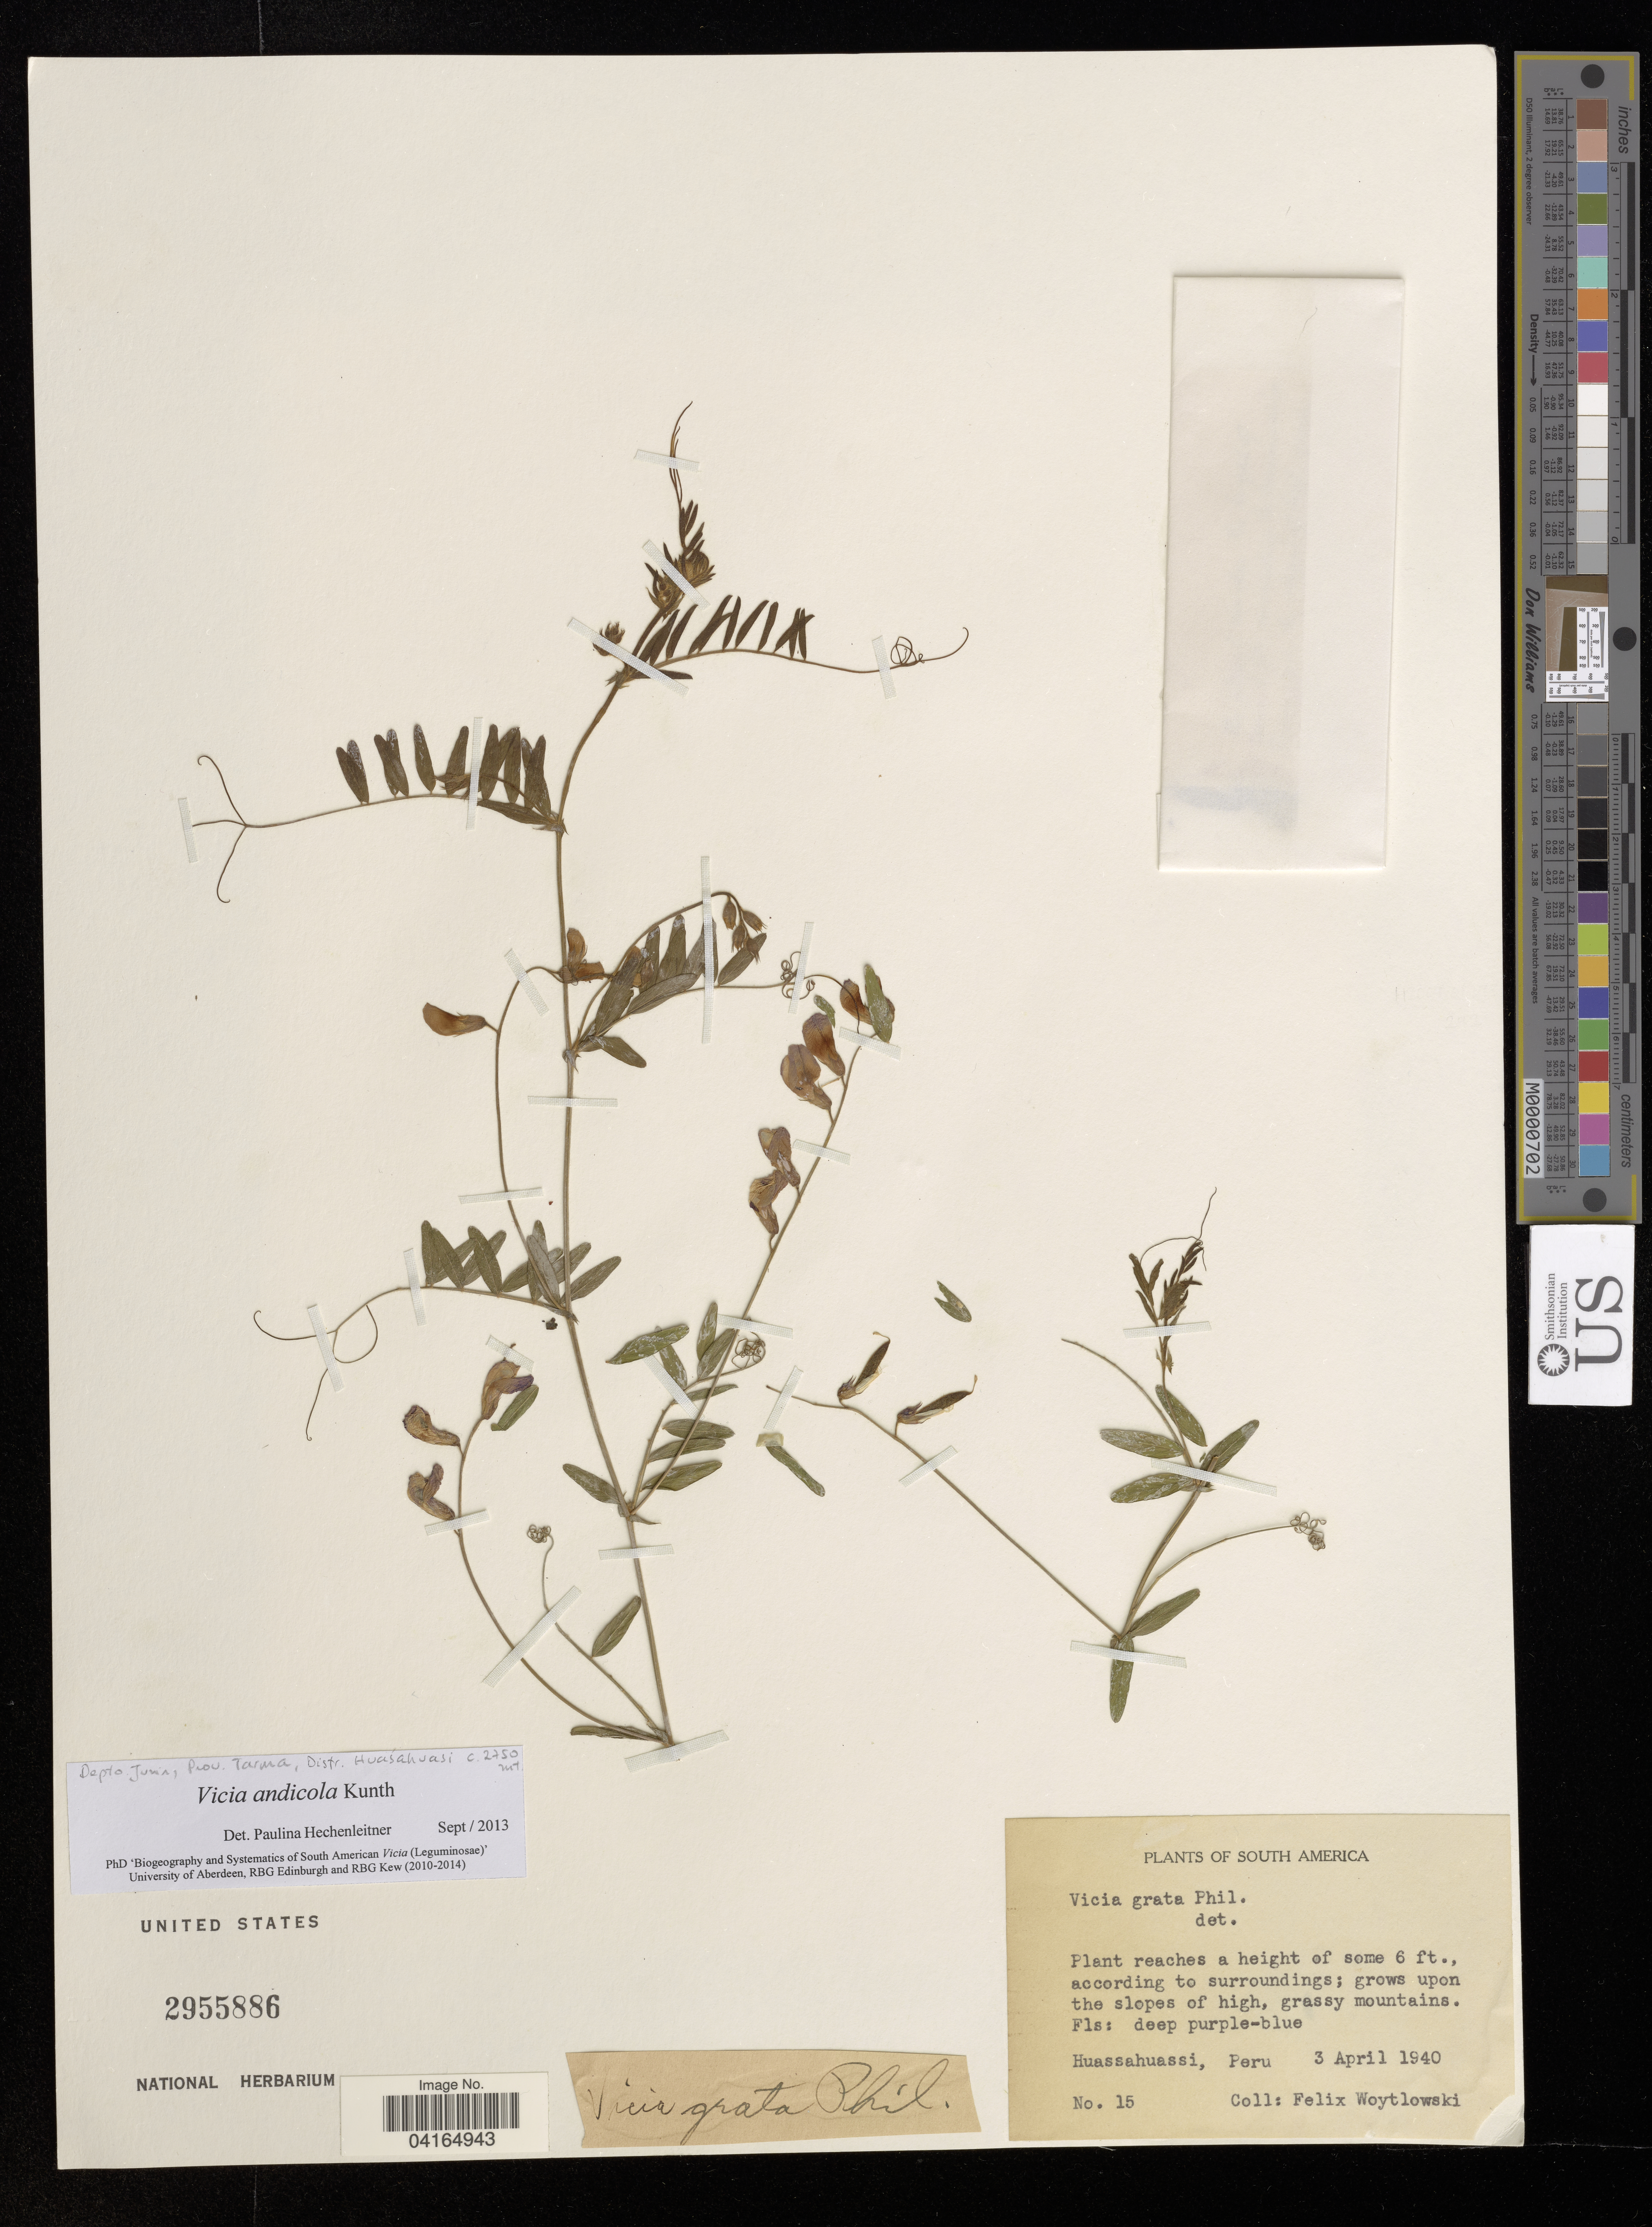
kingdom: Plantae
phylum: Tracheophyta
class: Magnoliopsida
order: Fabales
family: Fabaceae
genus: Vicia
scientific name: Vicia andicola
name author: Kunth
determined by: Hechenleitner, Paulina, RBG Edinburgh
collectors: F. Woytlowksi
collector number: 15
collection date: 1940-04-03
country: Peru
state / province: Junin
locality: Depto. Junin, Prov. Tarma, Distr. Huasahuasi. Huassahuassi.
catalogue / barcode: US 2955886